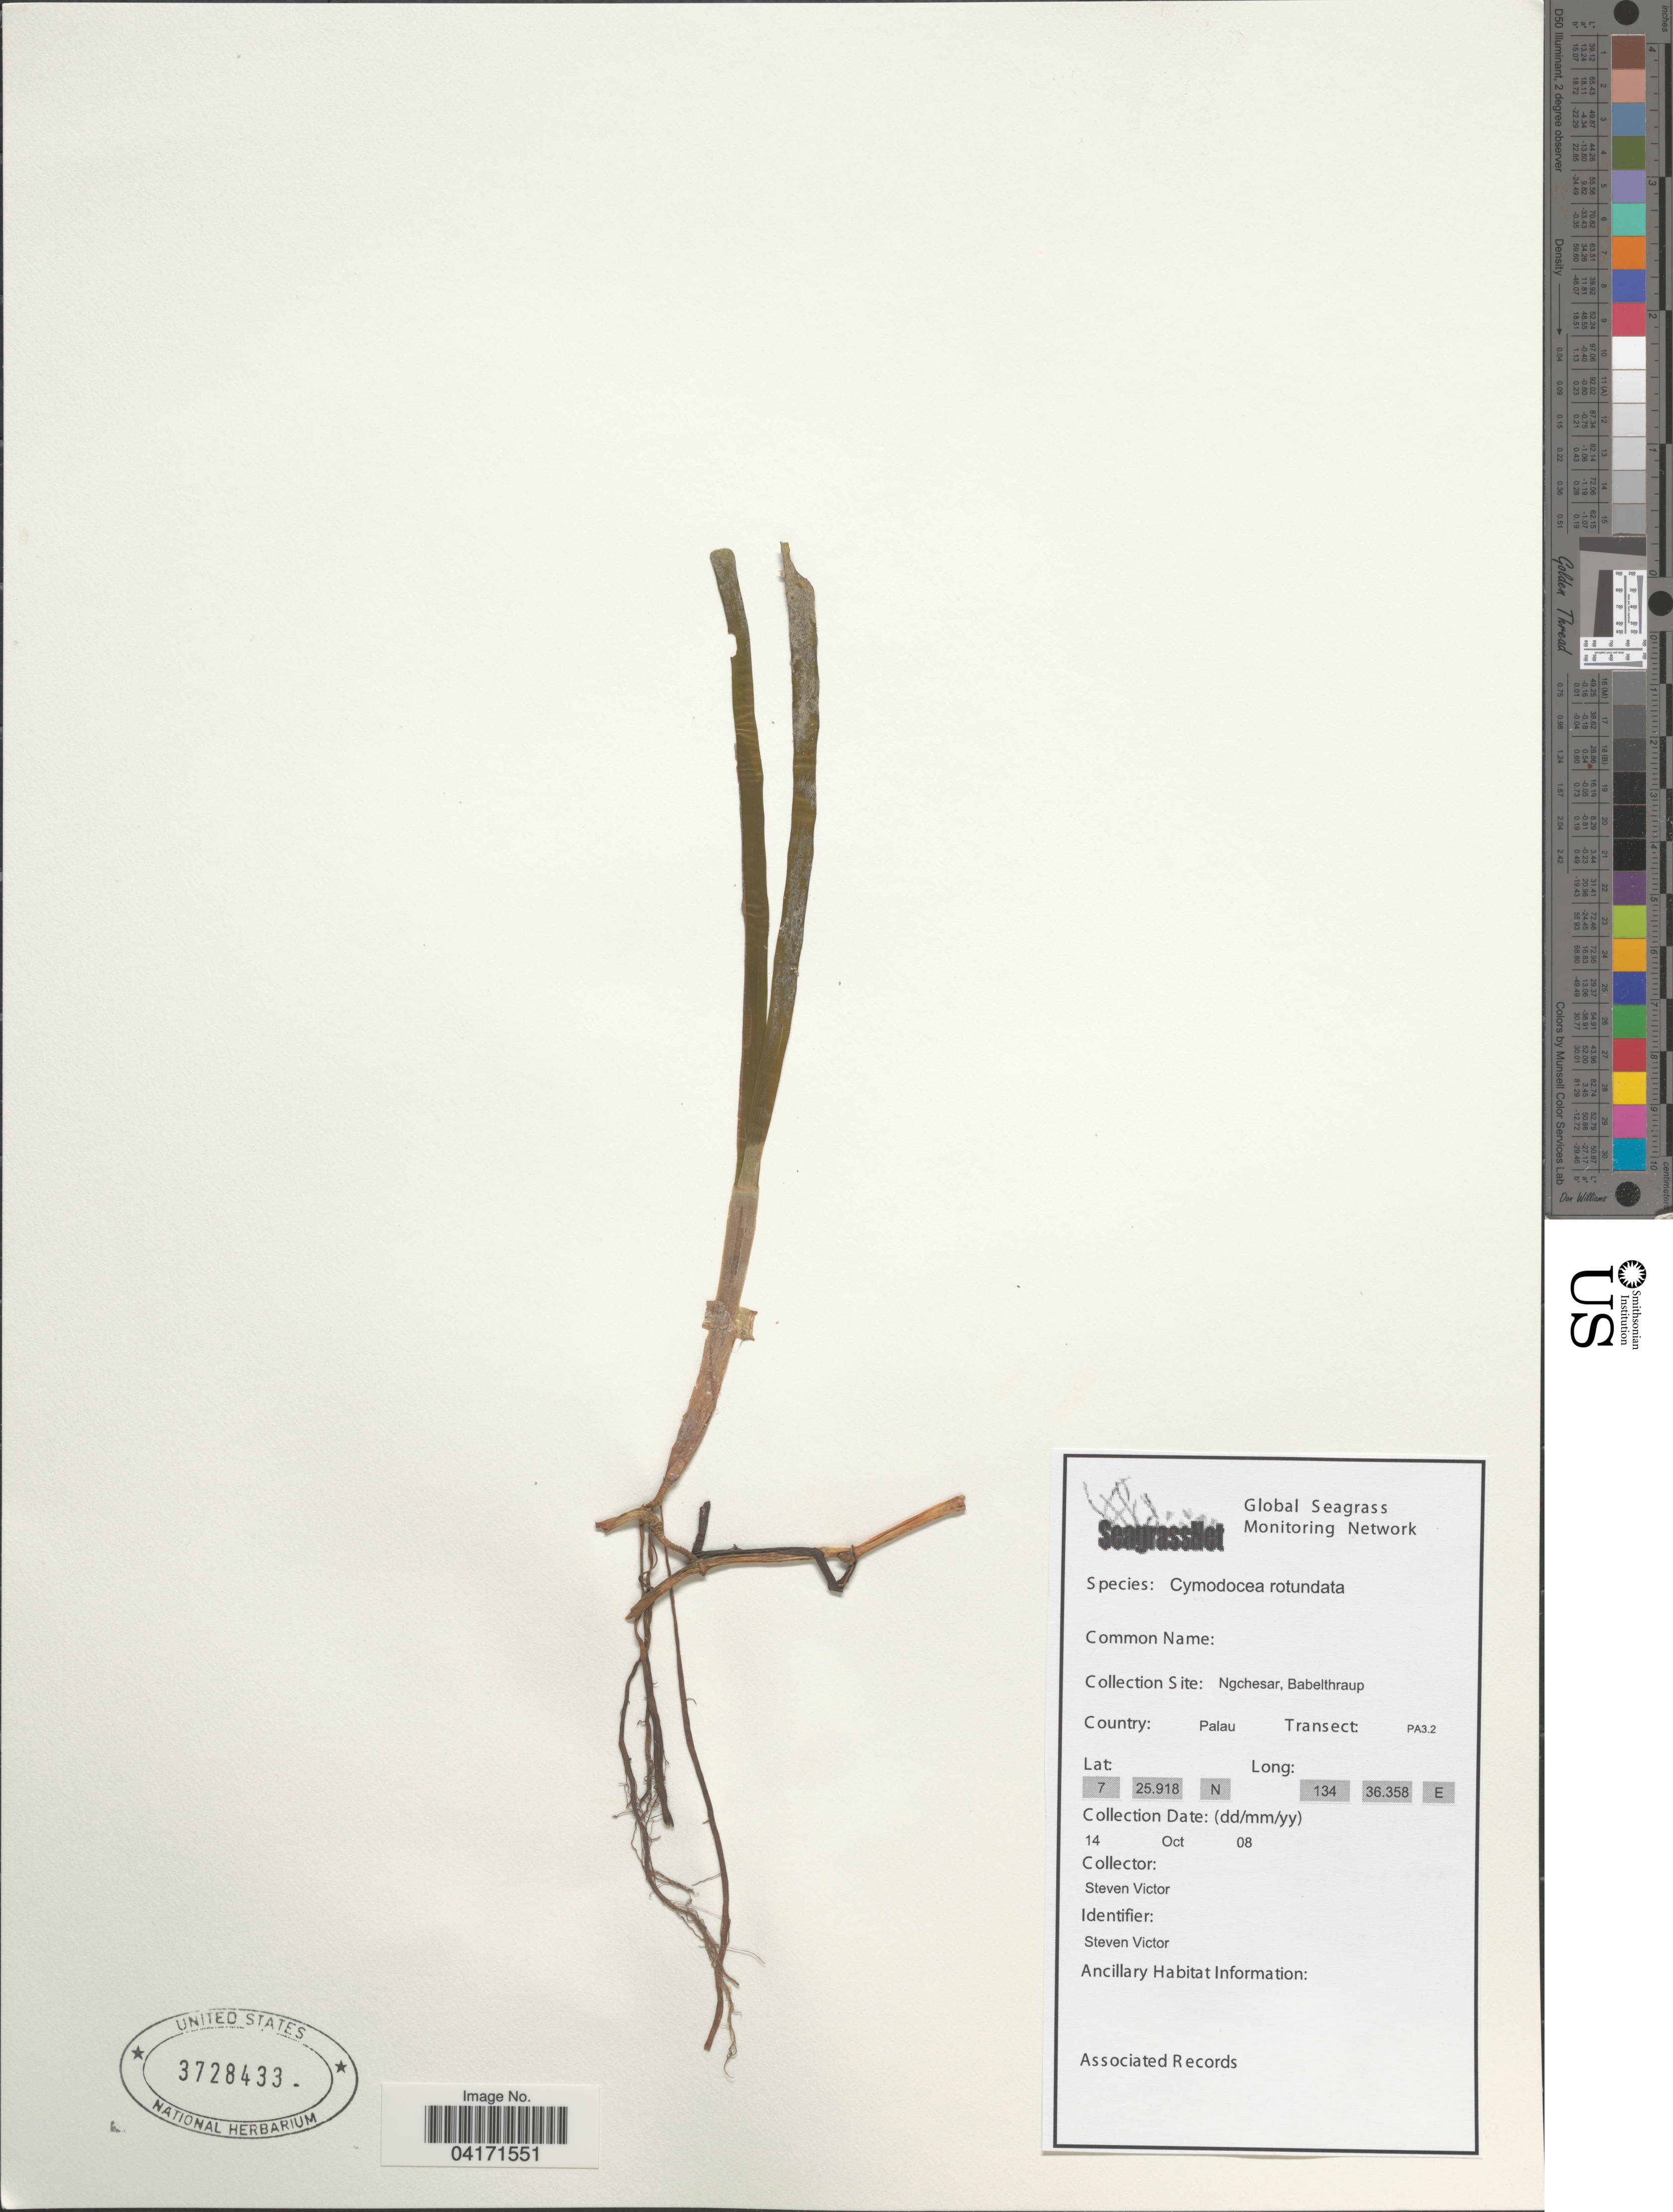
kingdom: Plantae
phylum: Tracheophyta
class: Liliopsida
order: Alismatales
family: Cymodoceaceae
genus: Cymodocea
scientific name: Cymodocea rotundata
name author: Asch. & Schweinf.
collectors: S. Victor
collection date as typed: Transcribed d/m/y: 14/10/8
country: Palau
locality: Ngchesar, Babelthraup. Palau. Transect: PA3.2.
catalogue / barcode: US 3728433